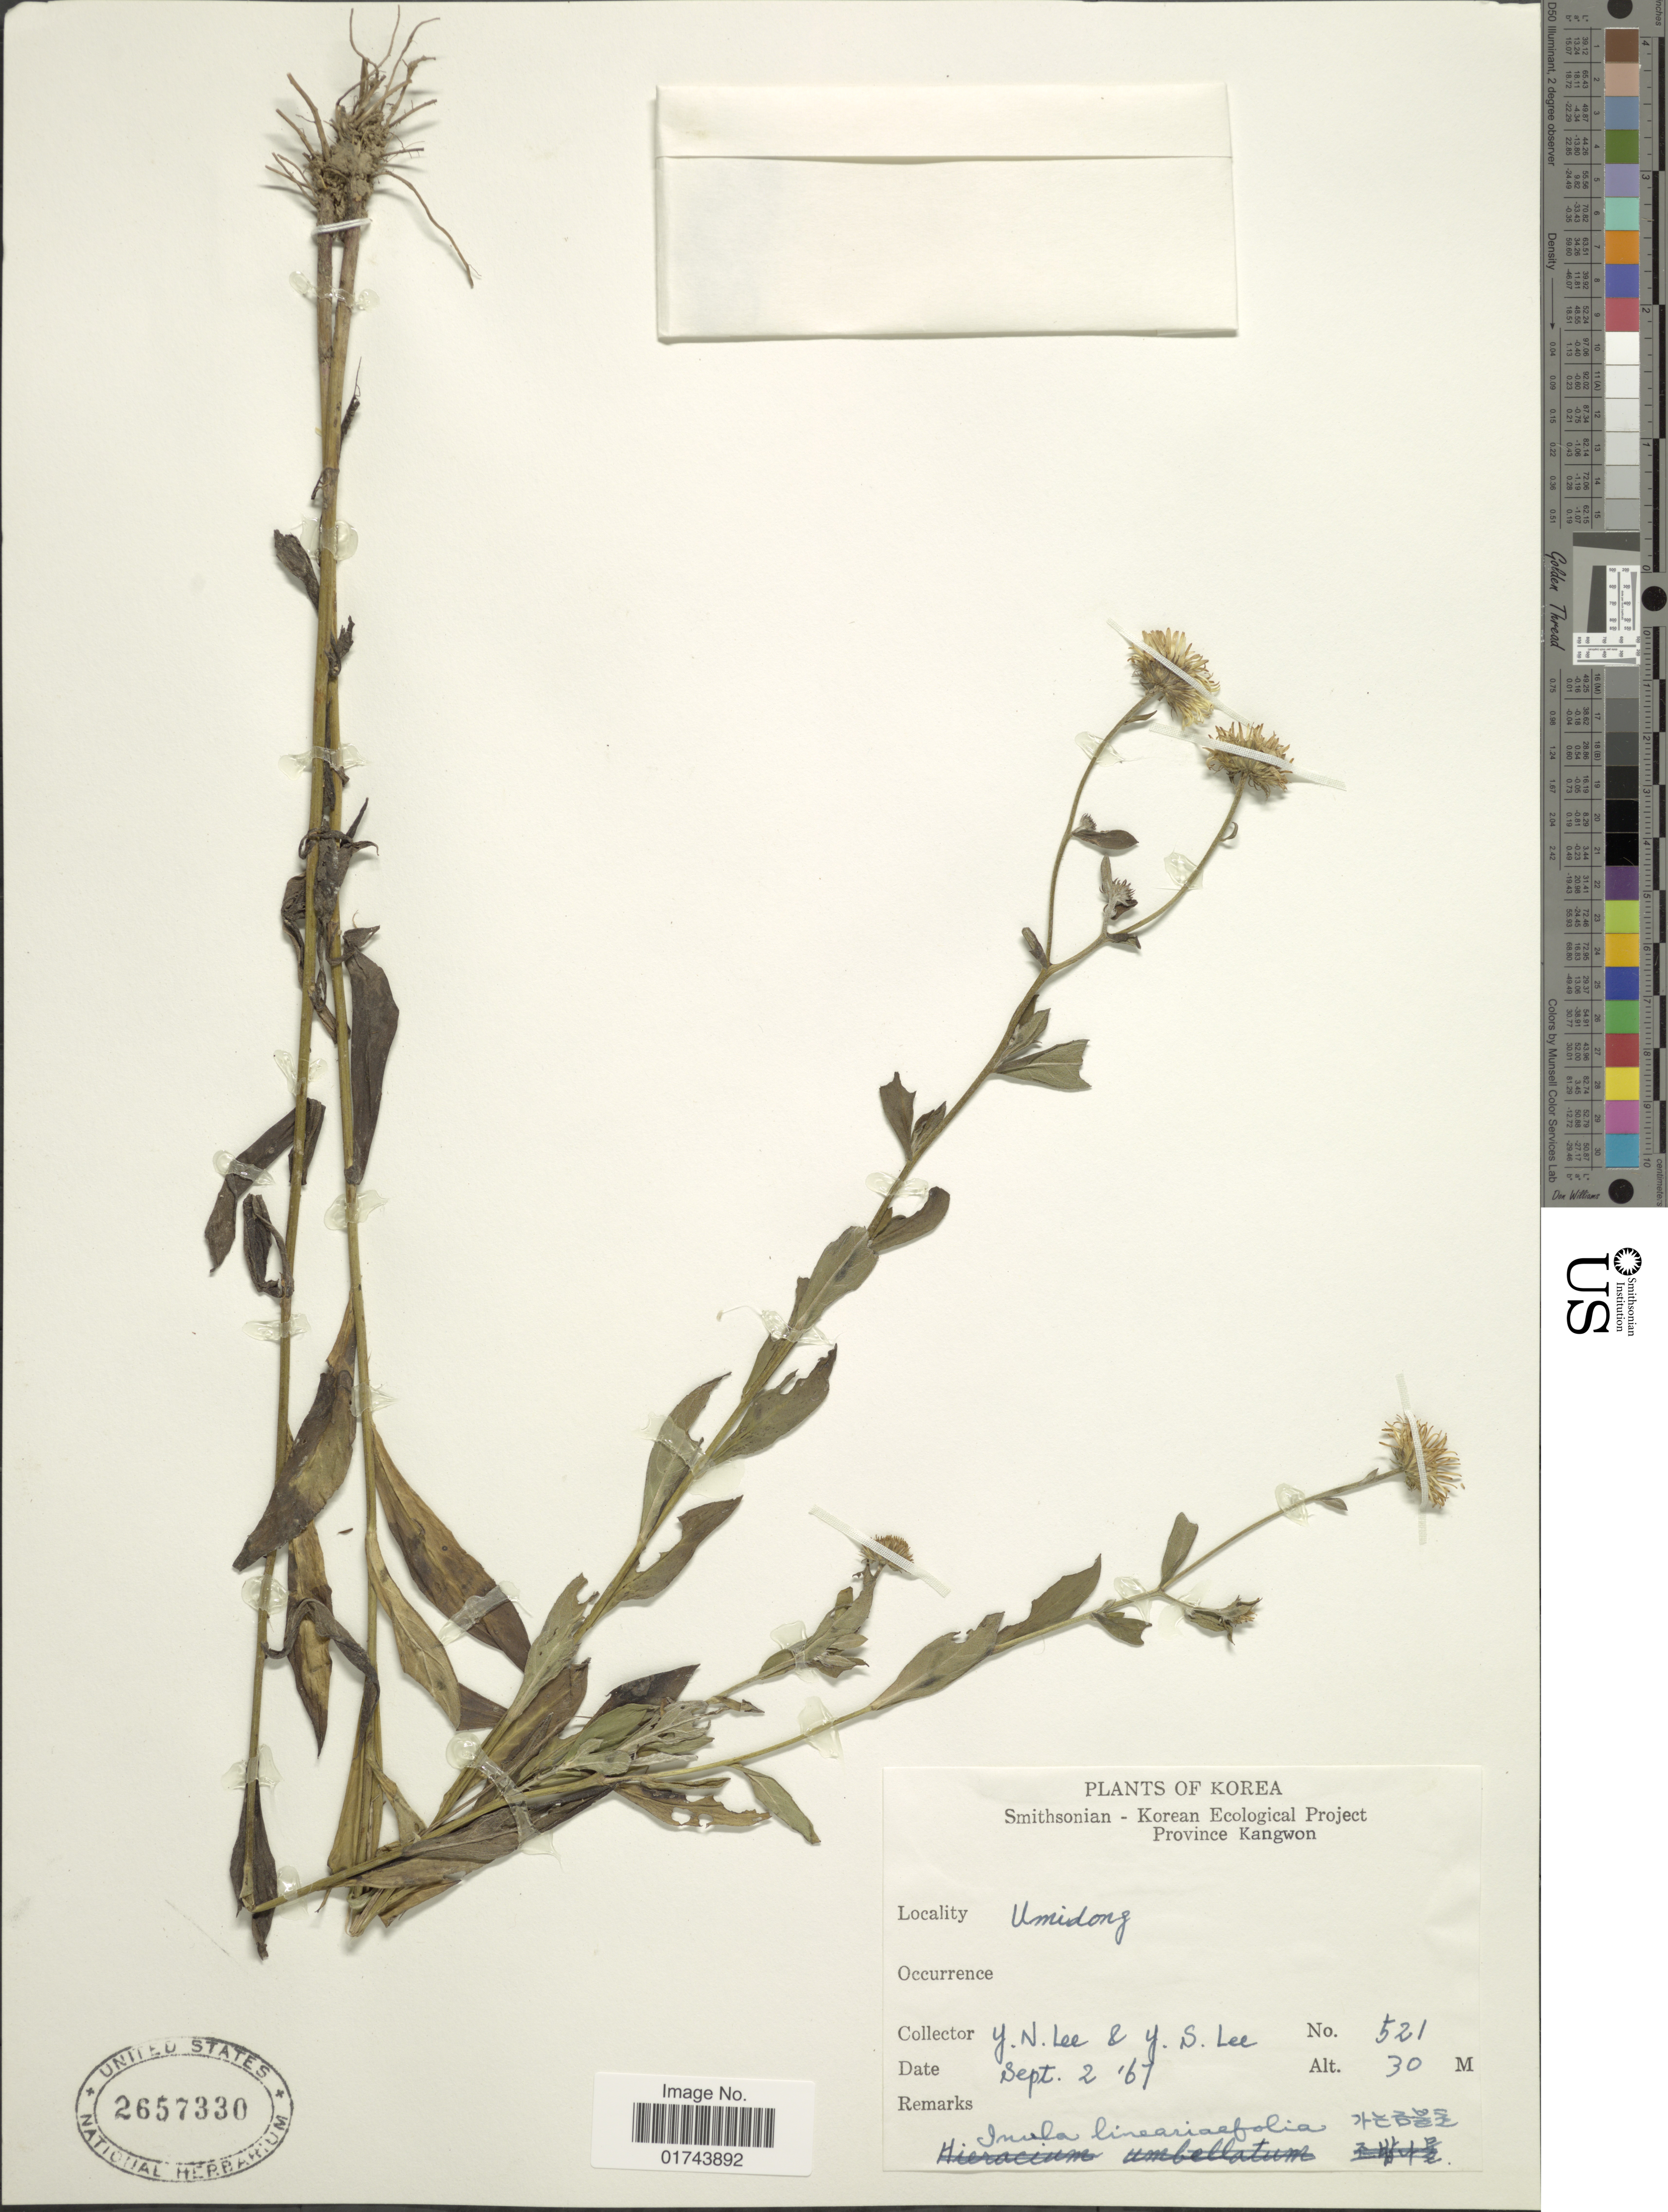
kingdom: Plantae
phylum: Tracheophyta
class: Magnoliopsida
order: Asterales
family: Asteraceae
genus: Inula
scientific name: Inula britannica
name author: L.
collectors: Y. N. Lee & Y. S. Lee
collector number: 521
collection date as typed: Transcribed d/m/y: 2/9/67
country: South Korea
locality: Umidong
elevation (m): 30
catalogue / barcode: US 2657330